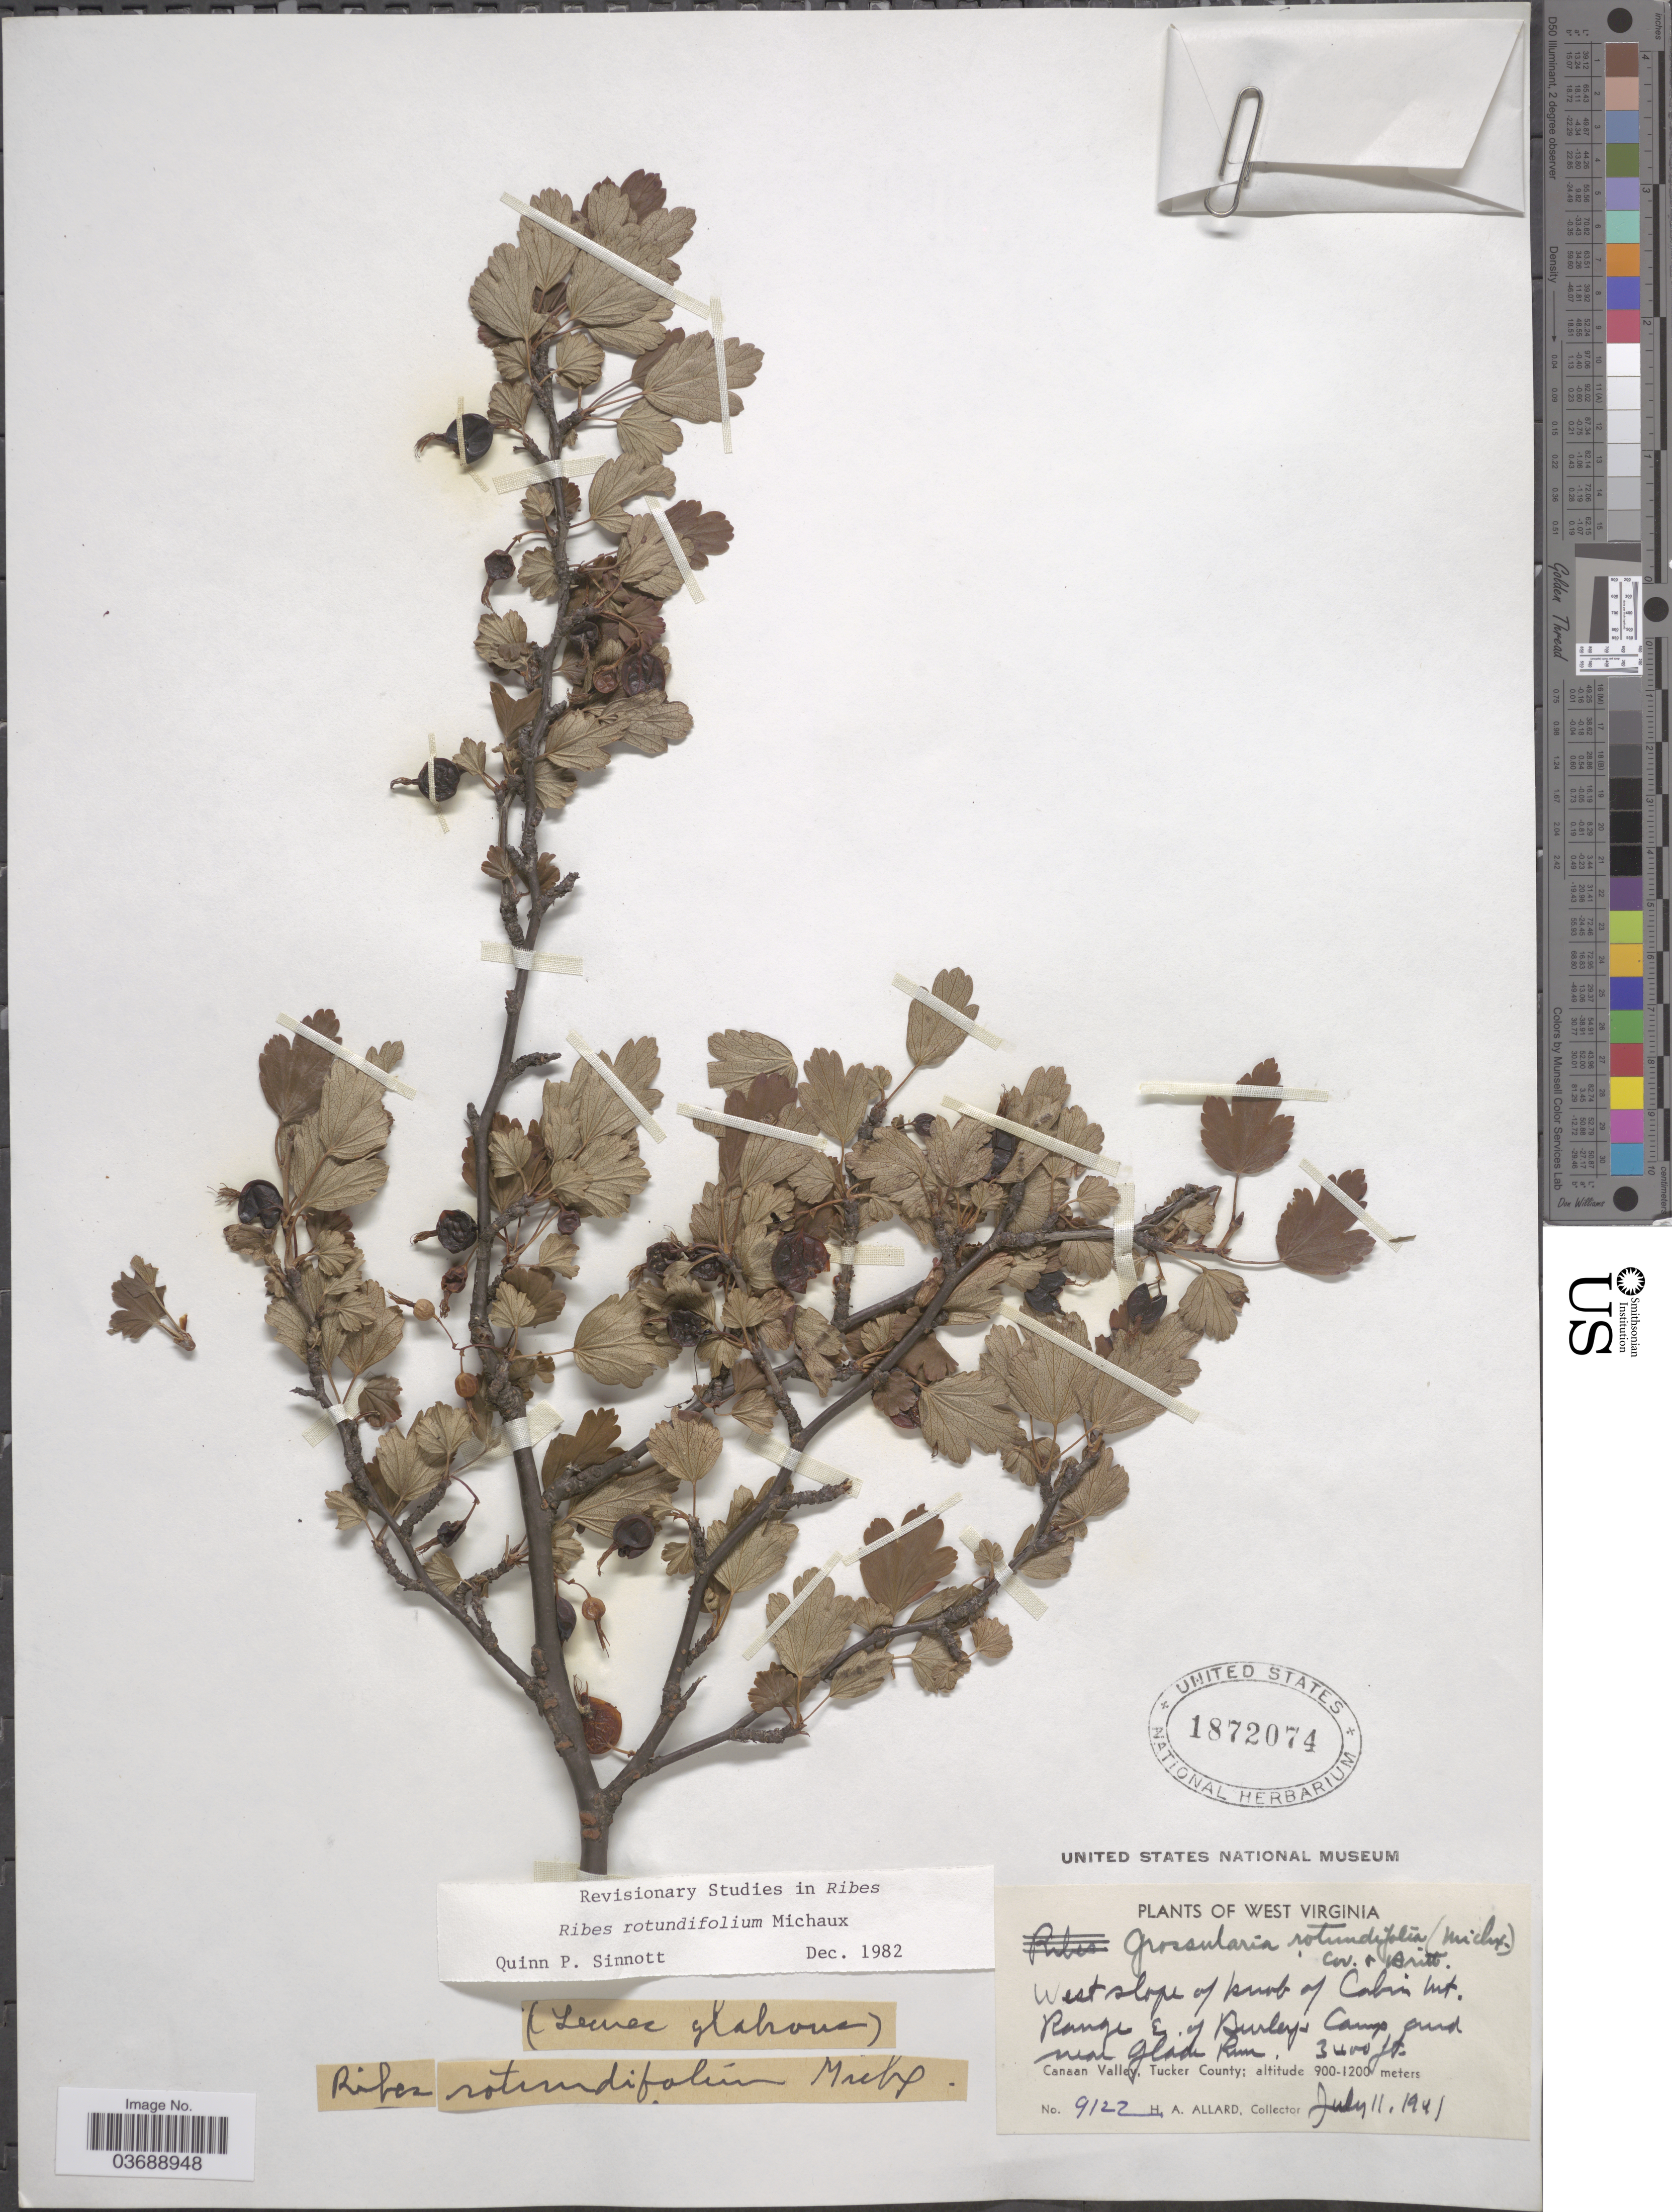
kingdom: Plantae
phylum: Tracheophyta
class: Magnoliopsida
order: Saxifragales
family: Grossulariaceae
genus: Ribes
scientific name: Ribes rotundifolium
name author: Michx.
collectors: H. A. Allard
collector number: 9122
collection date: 1941-07-11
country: United States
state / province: West Virginia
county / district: Tucker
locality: West slope of knob of Cabin Mt. Range E. of Burleys Camp and near Glade Run. Canaan Valley, Tucker County.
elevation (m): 900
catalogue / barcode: US 1872074